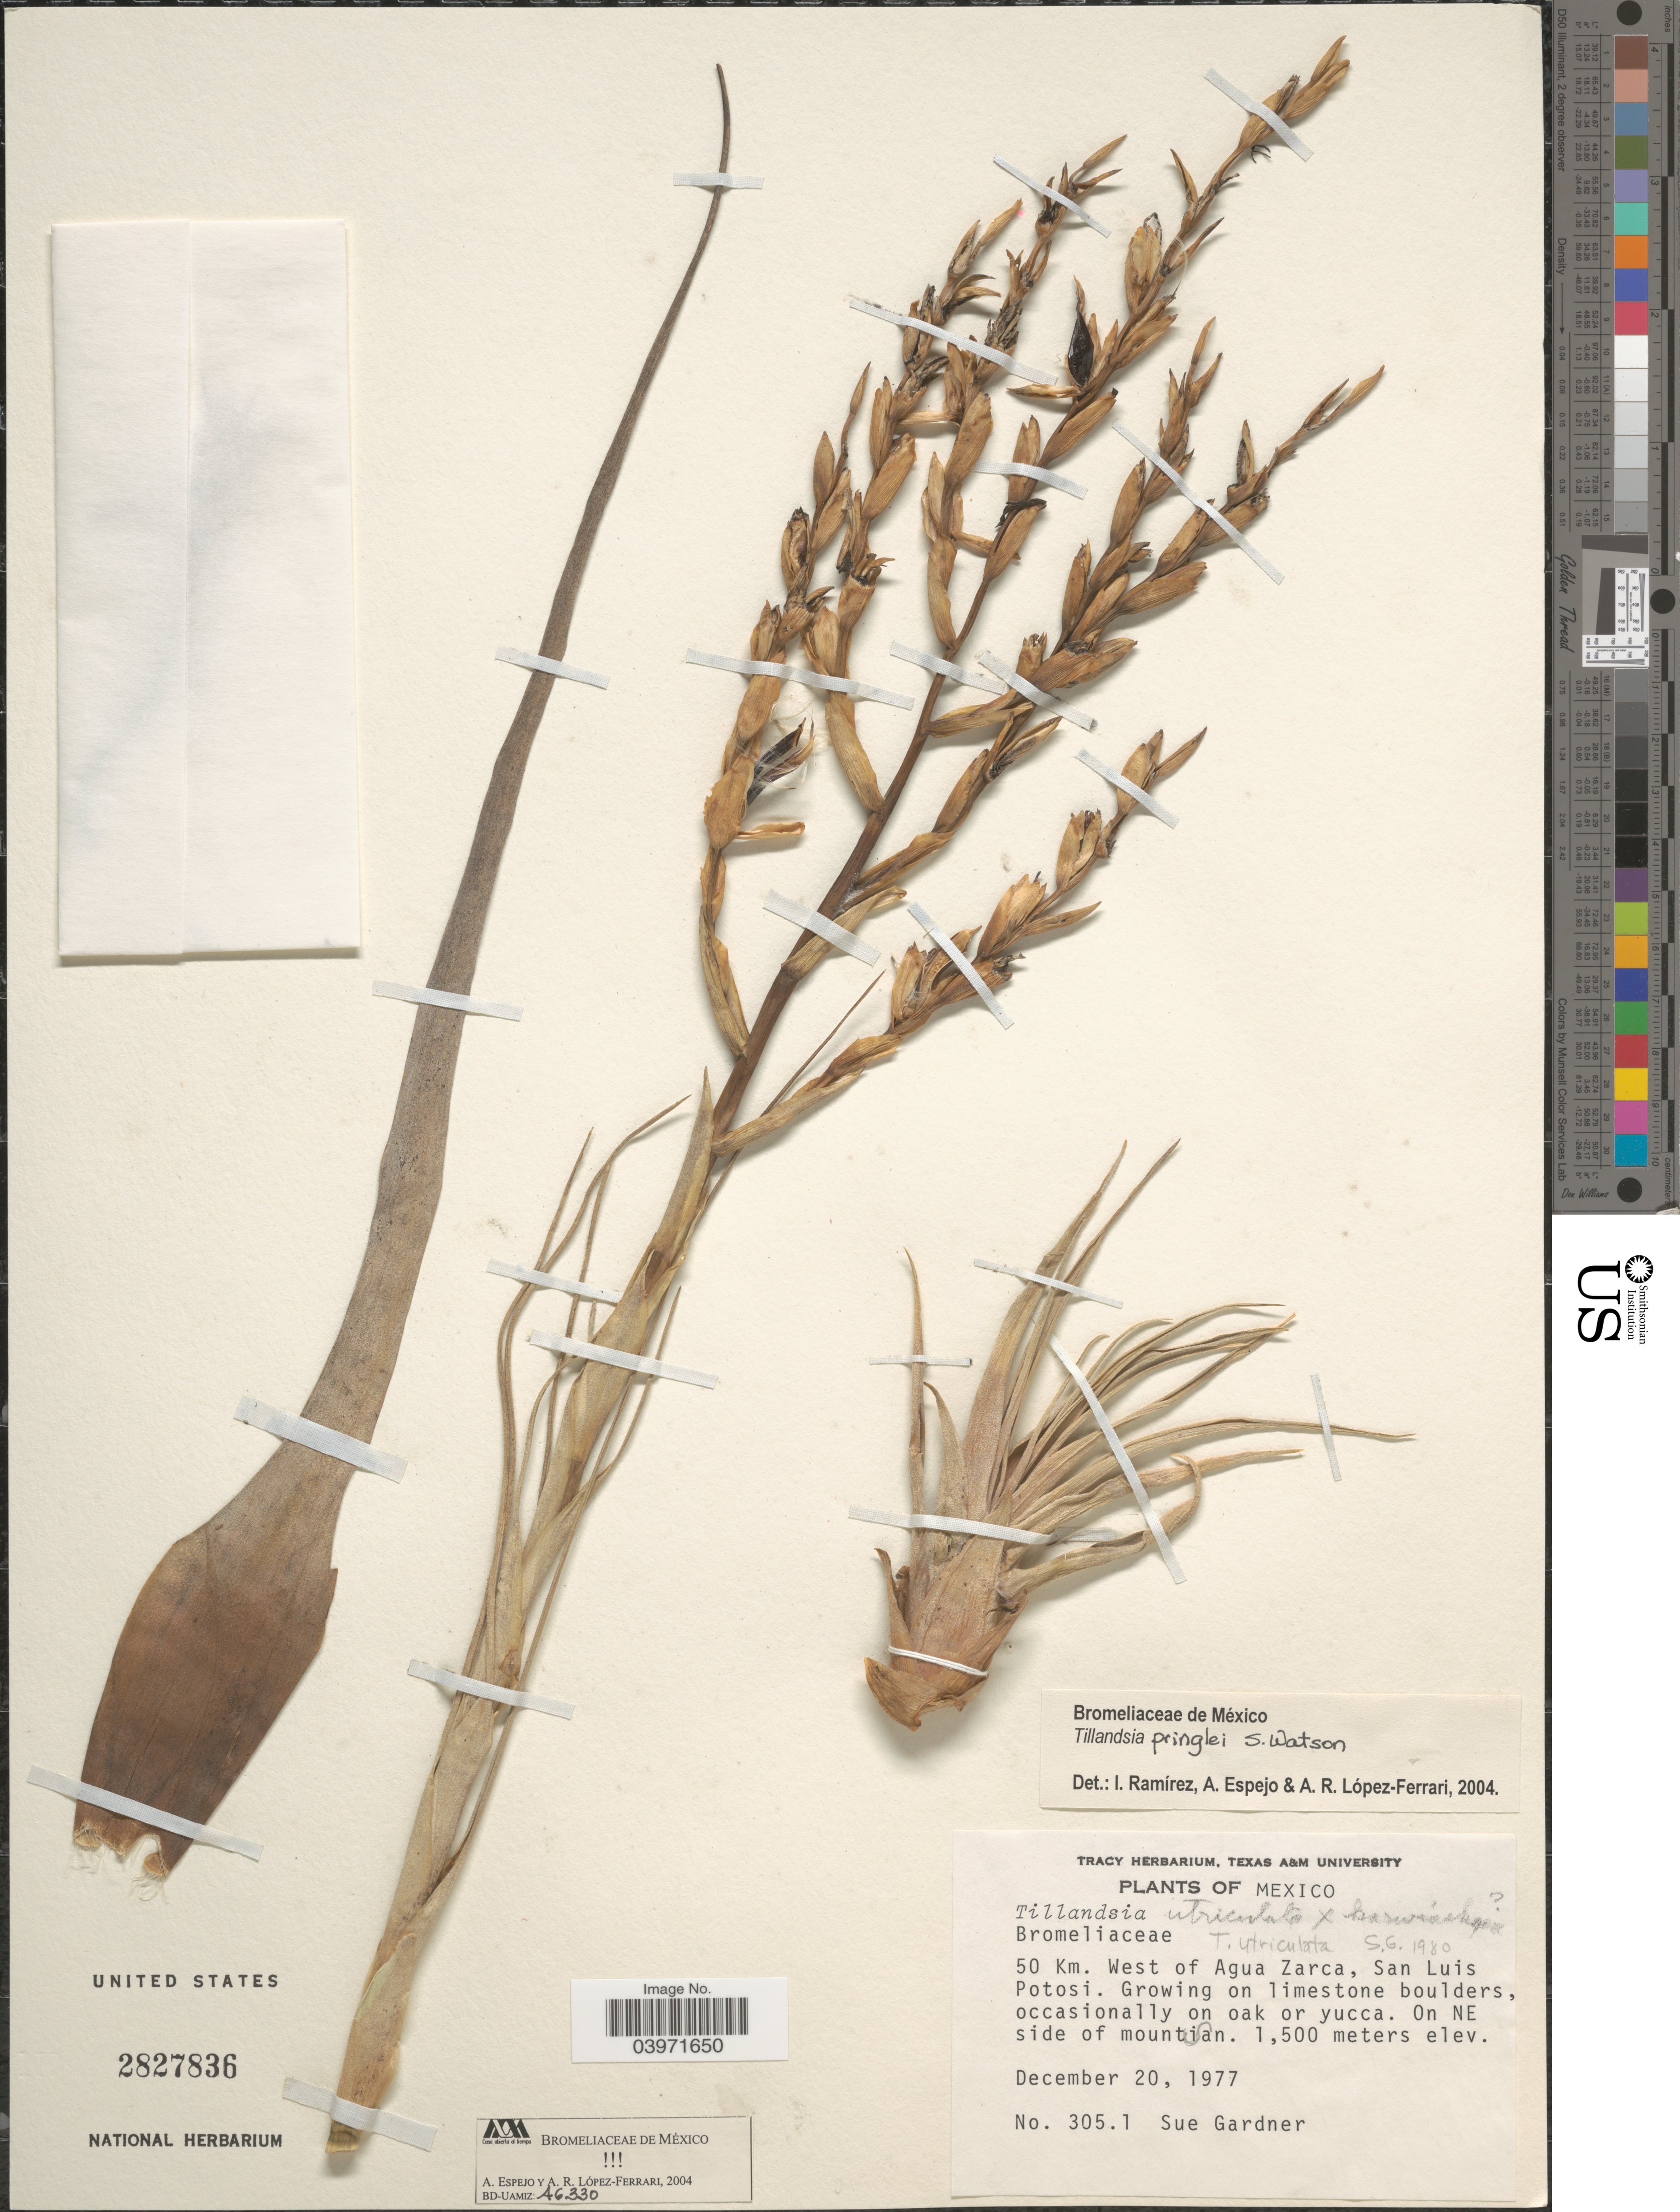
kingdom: Plantae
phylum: Tracheophyta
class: Liliopsida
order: Poales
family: Bromeliaceae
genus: Tillandsia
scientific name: Tillandsia utriculata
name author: L.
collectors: S. Gardner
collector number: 305.1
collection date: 1977-12-20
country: Mexico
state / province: San Luis Potosí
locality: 50 Km. West of Agua Zarca. On NE side of mountain.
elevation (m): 1500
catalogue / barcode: US 2827836